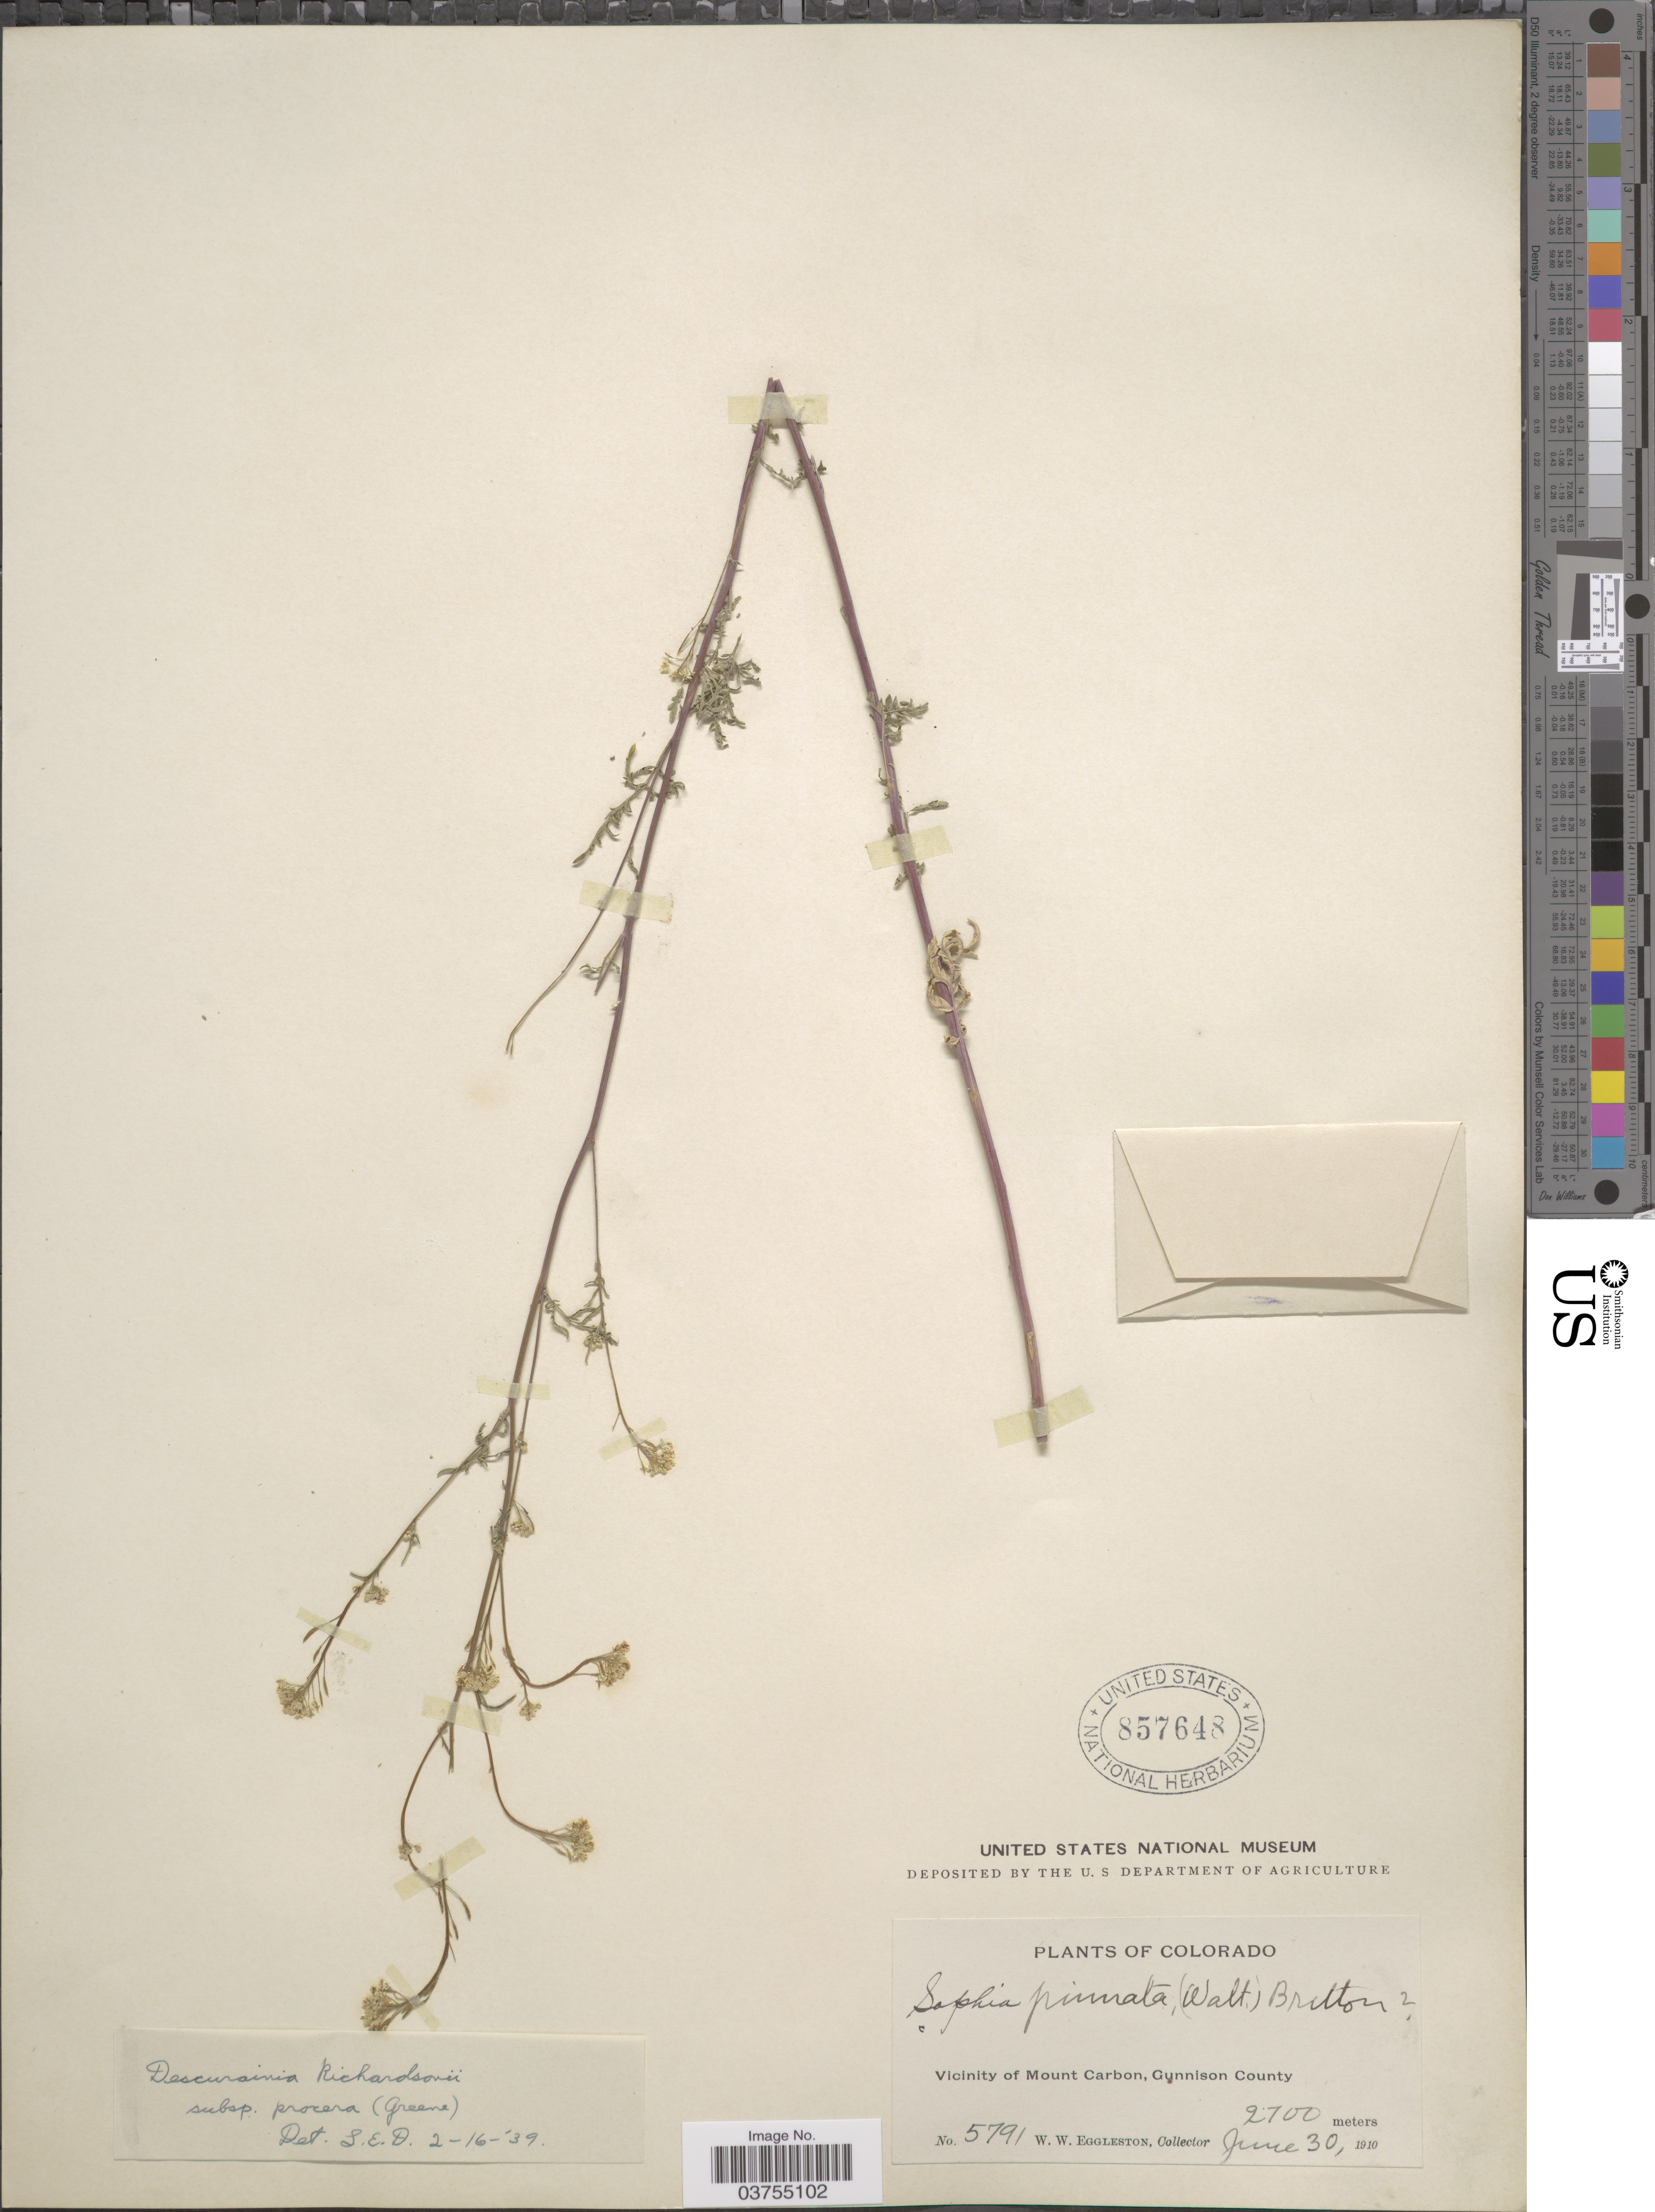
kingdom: Plantae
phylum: Tracheophyta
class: Magnoliopsida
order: Brassicales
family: Brassicaceae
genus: Descurainia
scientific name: Descurainia richardsonii subsp. procera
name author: (Greene) Detling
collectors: W. W. Eggleston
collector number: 5791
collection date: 1910-06-30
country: United States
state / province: Colorado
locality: Vicinity of Mount Carbon, Gunnison County.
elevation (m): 2700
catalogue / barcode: US 857648